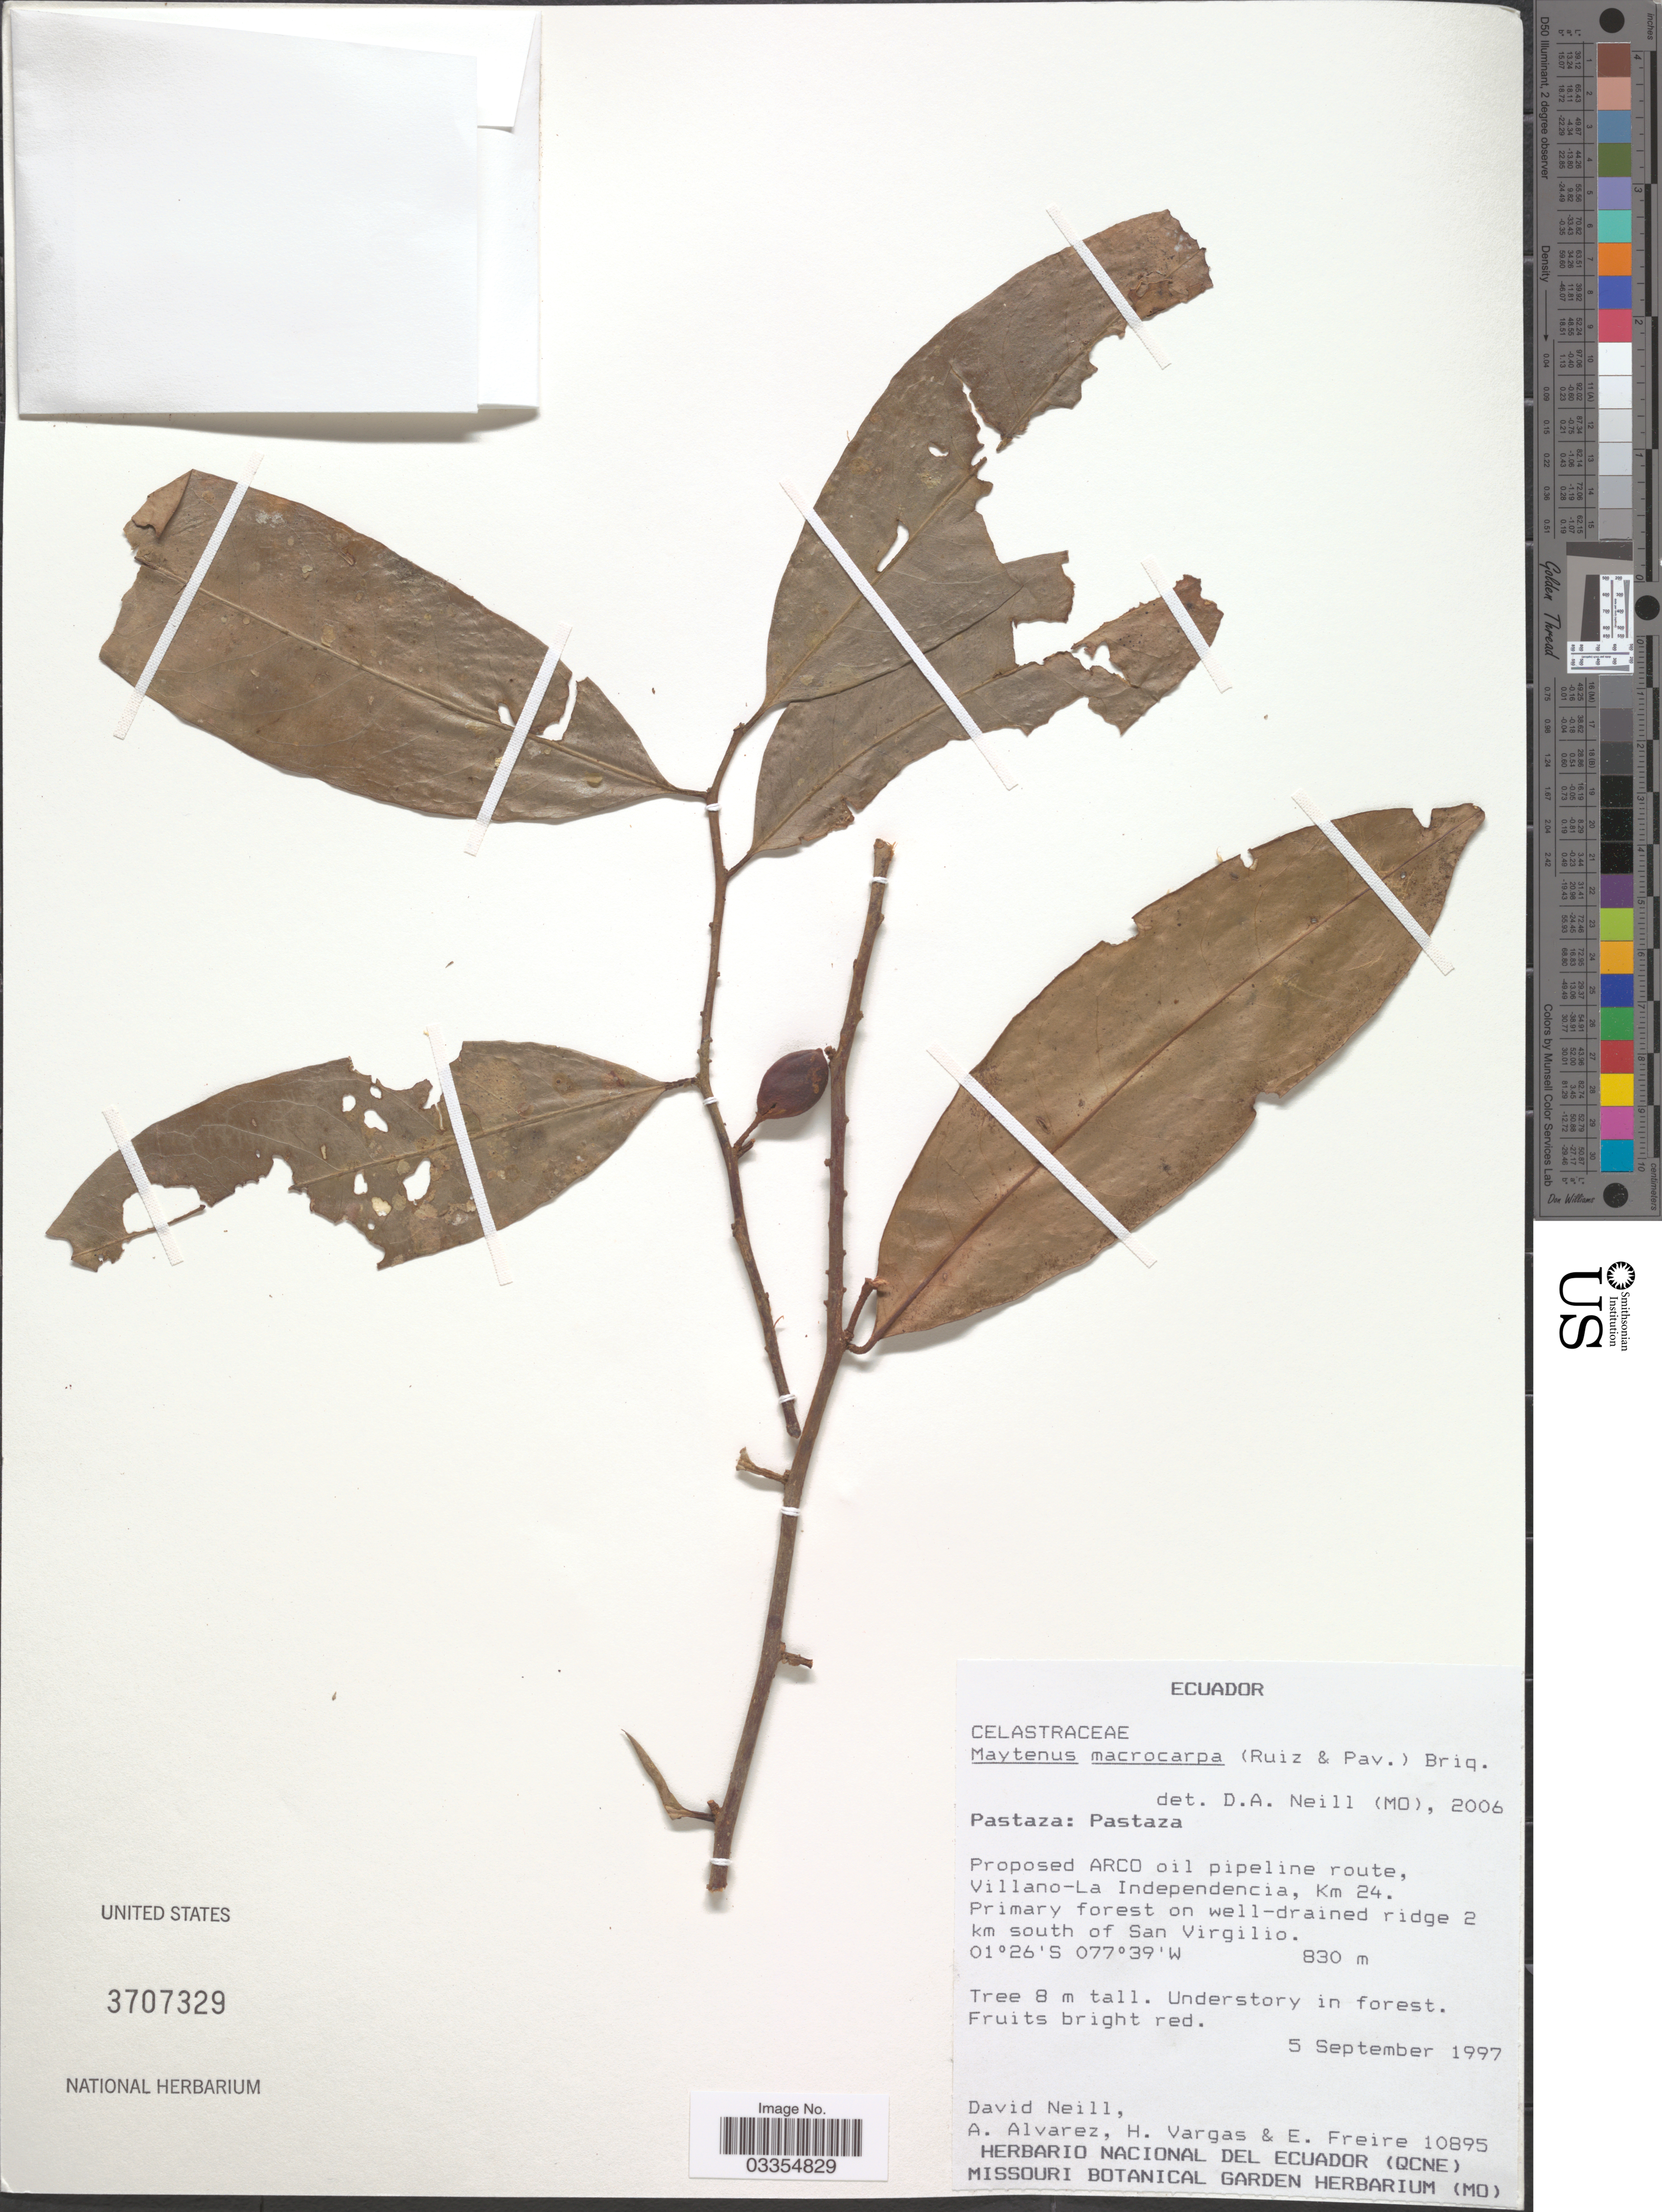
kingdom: Plantae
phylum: Tracheophyta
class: Magnoliopsida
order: Celastrales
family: Celastraceae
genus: Maytenus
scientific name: Maytenus macrocarpa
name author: (Ruiz & Pav.) Briq.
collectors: D. Neill, A. Alvarez, H. Vargas & E. Freire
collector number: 10895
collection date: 1997-09-05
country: Ecuador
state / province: Pastaza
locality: Pastaza. Proposed ARCO oil pipeline route, Villano-La Independencia, Km 24. Primary forest on well-drained ridge 2 km south of San Virgilio.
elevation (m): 830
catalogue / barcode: US 3707329